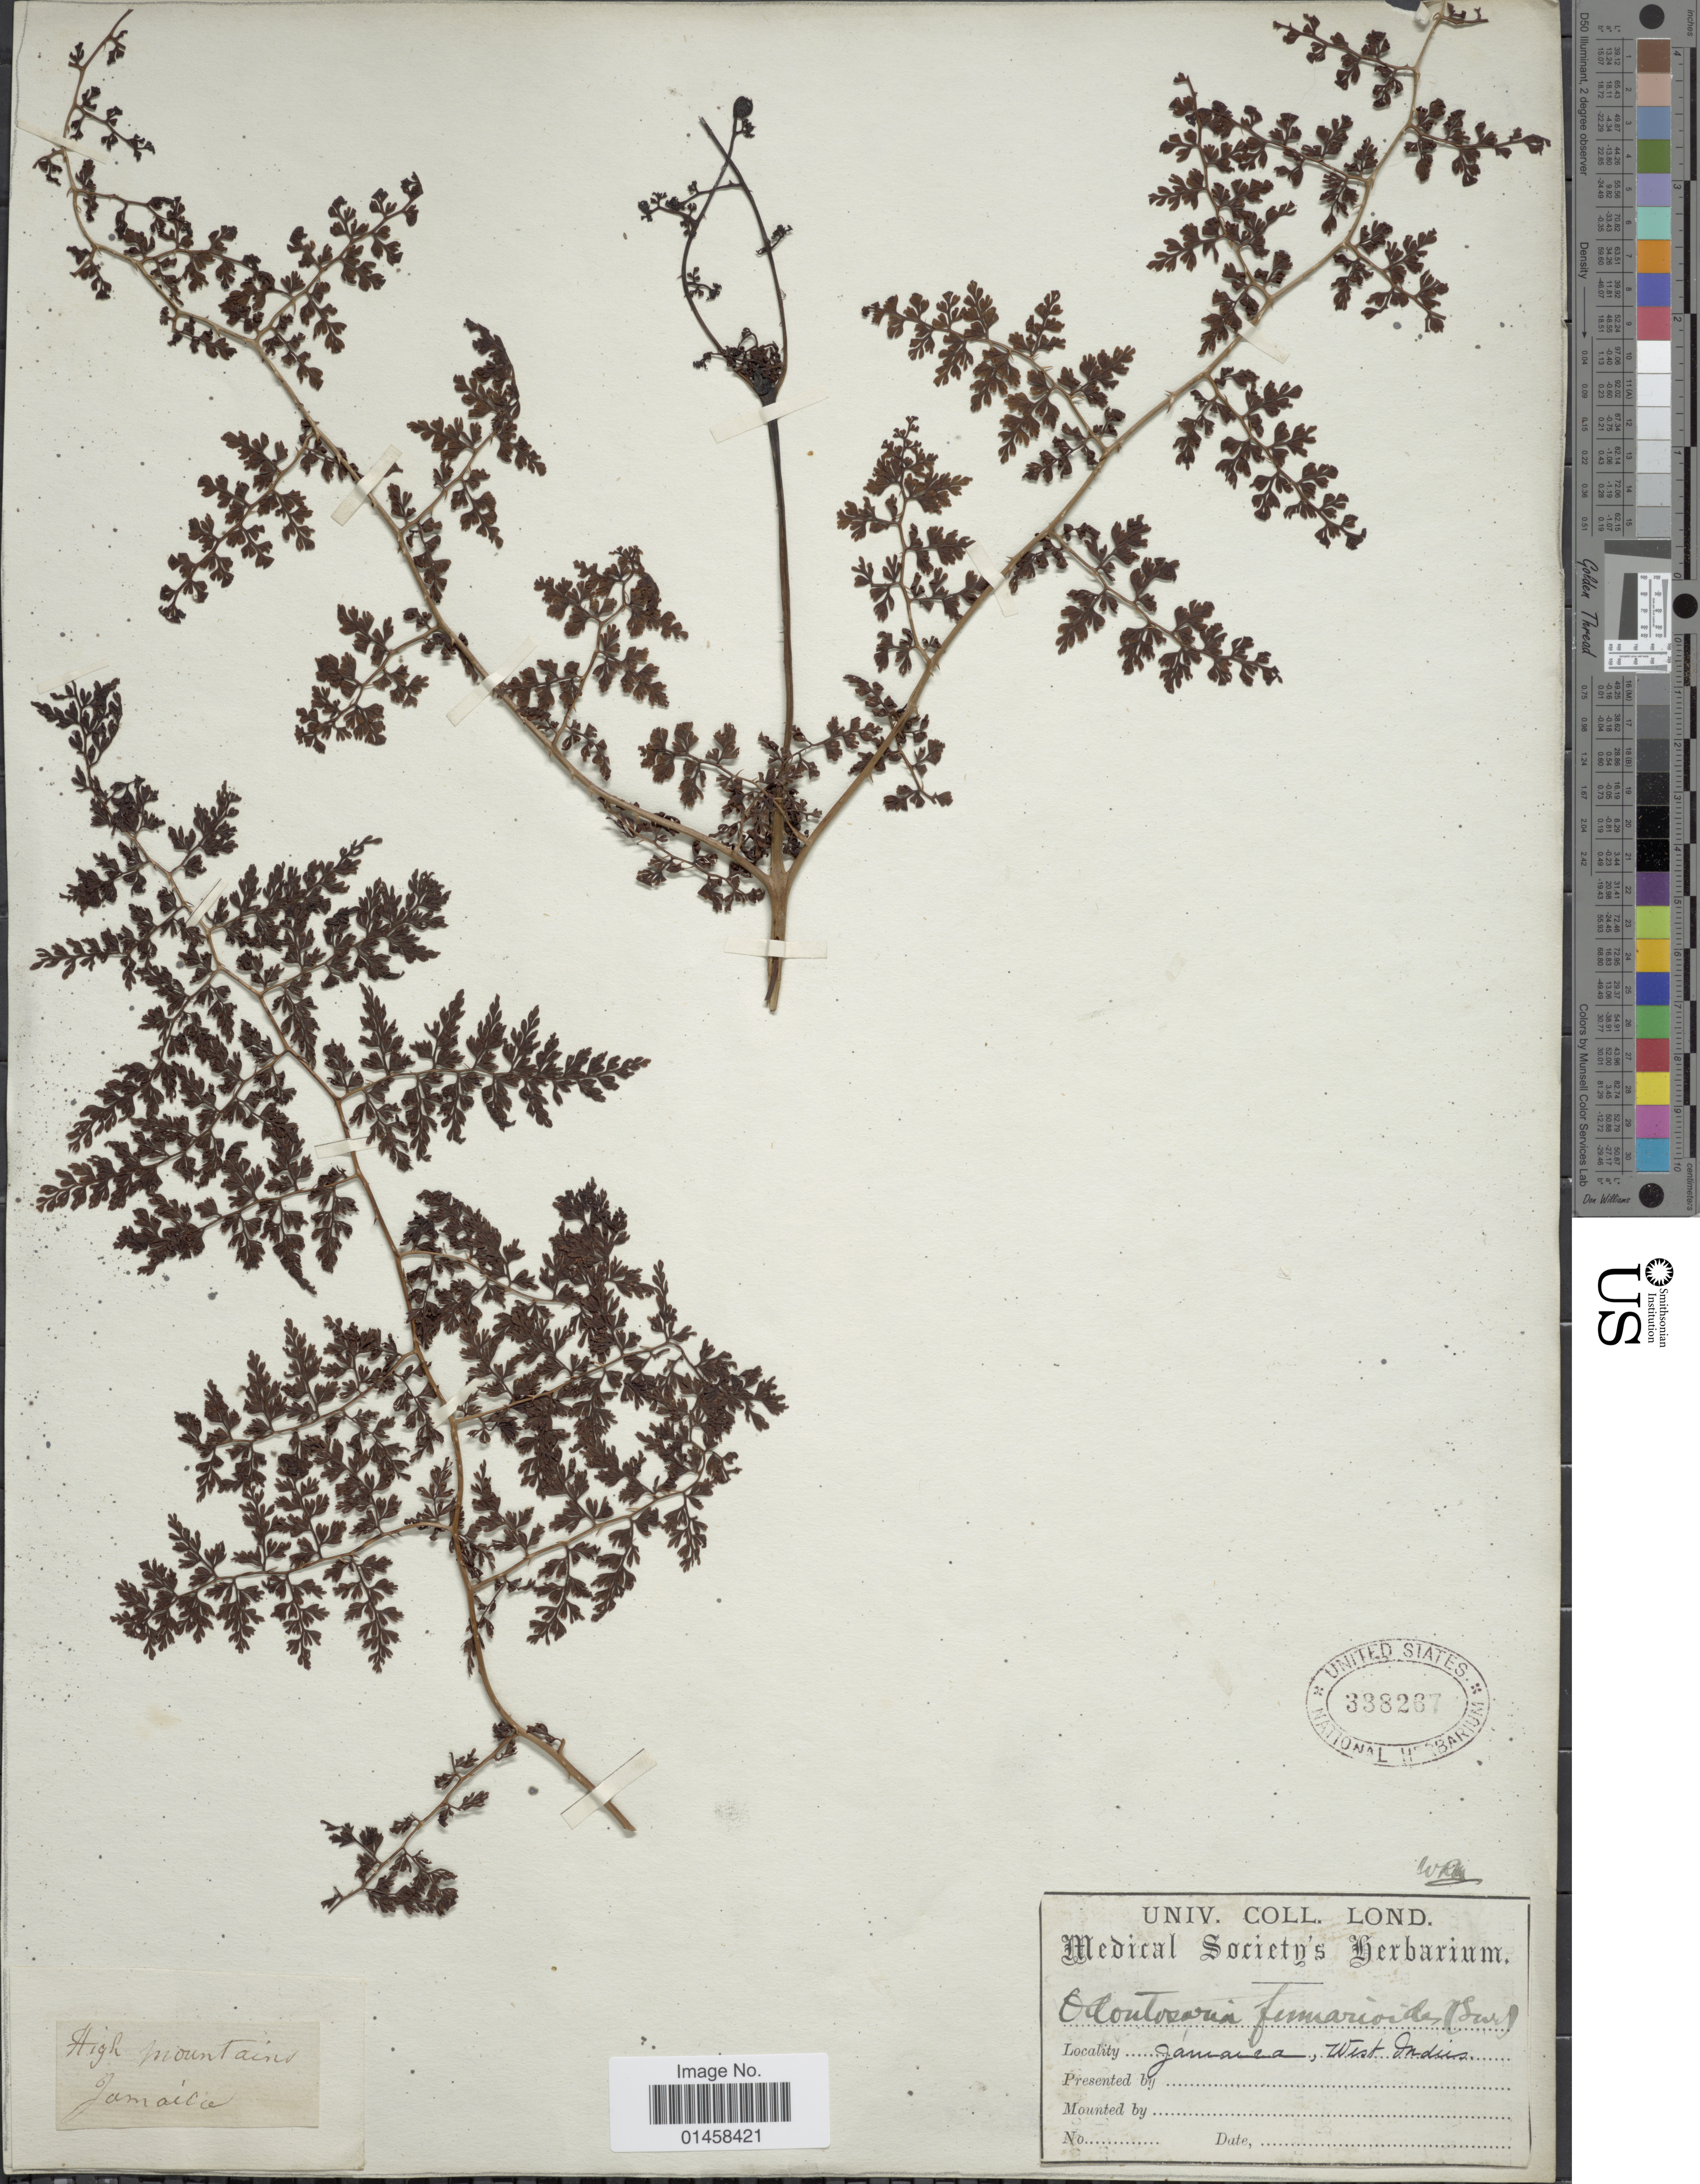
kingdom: Plantae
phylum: Tracheophyta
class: Polypodiopsida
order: Polypodiales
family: Lindsaeaceae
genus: Odontosoria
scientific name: Odontosoria fumarioides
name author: (Sw.) J. Sm.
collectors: ex herb. Medical Society's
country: Jamaica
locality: High Mountains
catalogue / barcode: US 338267